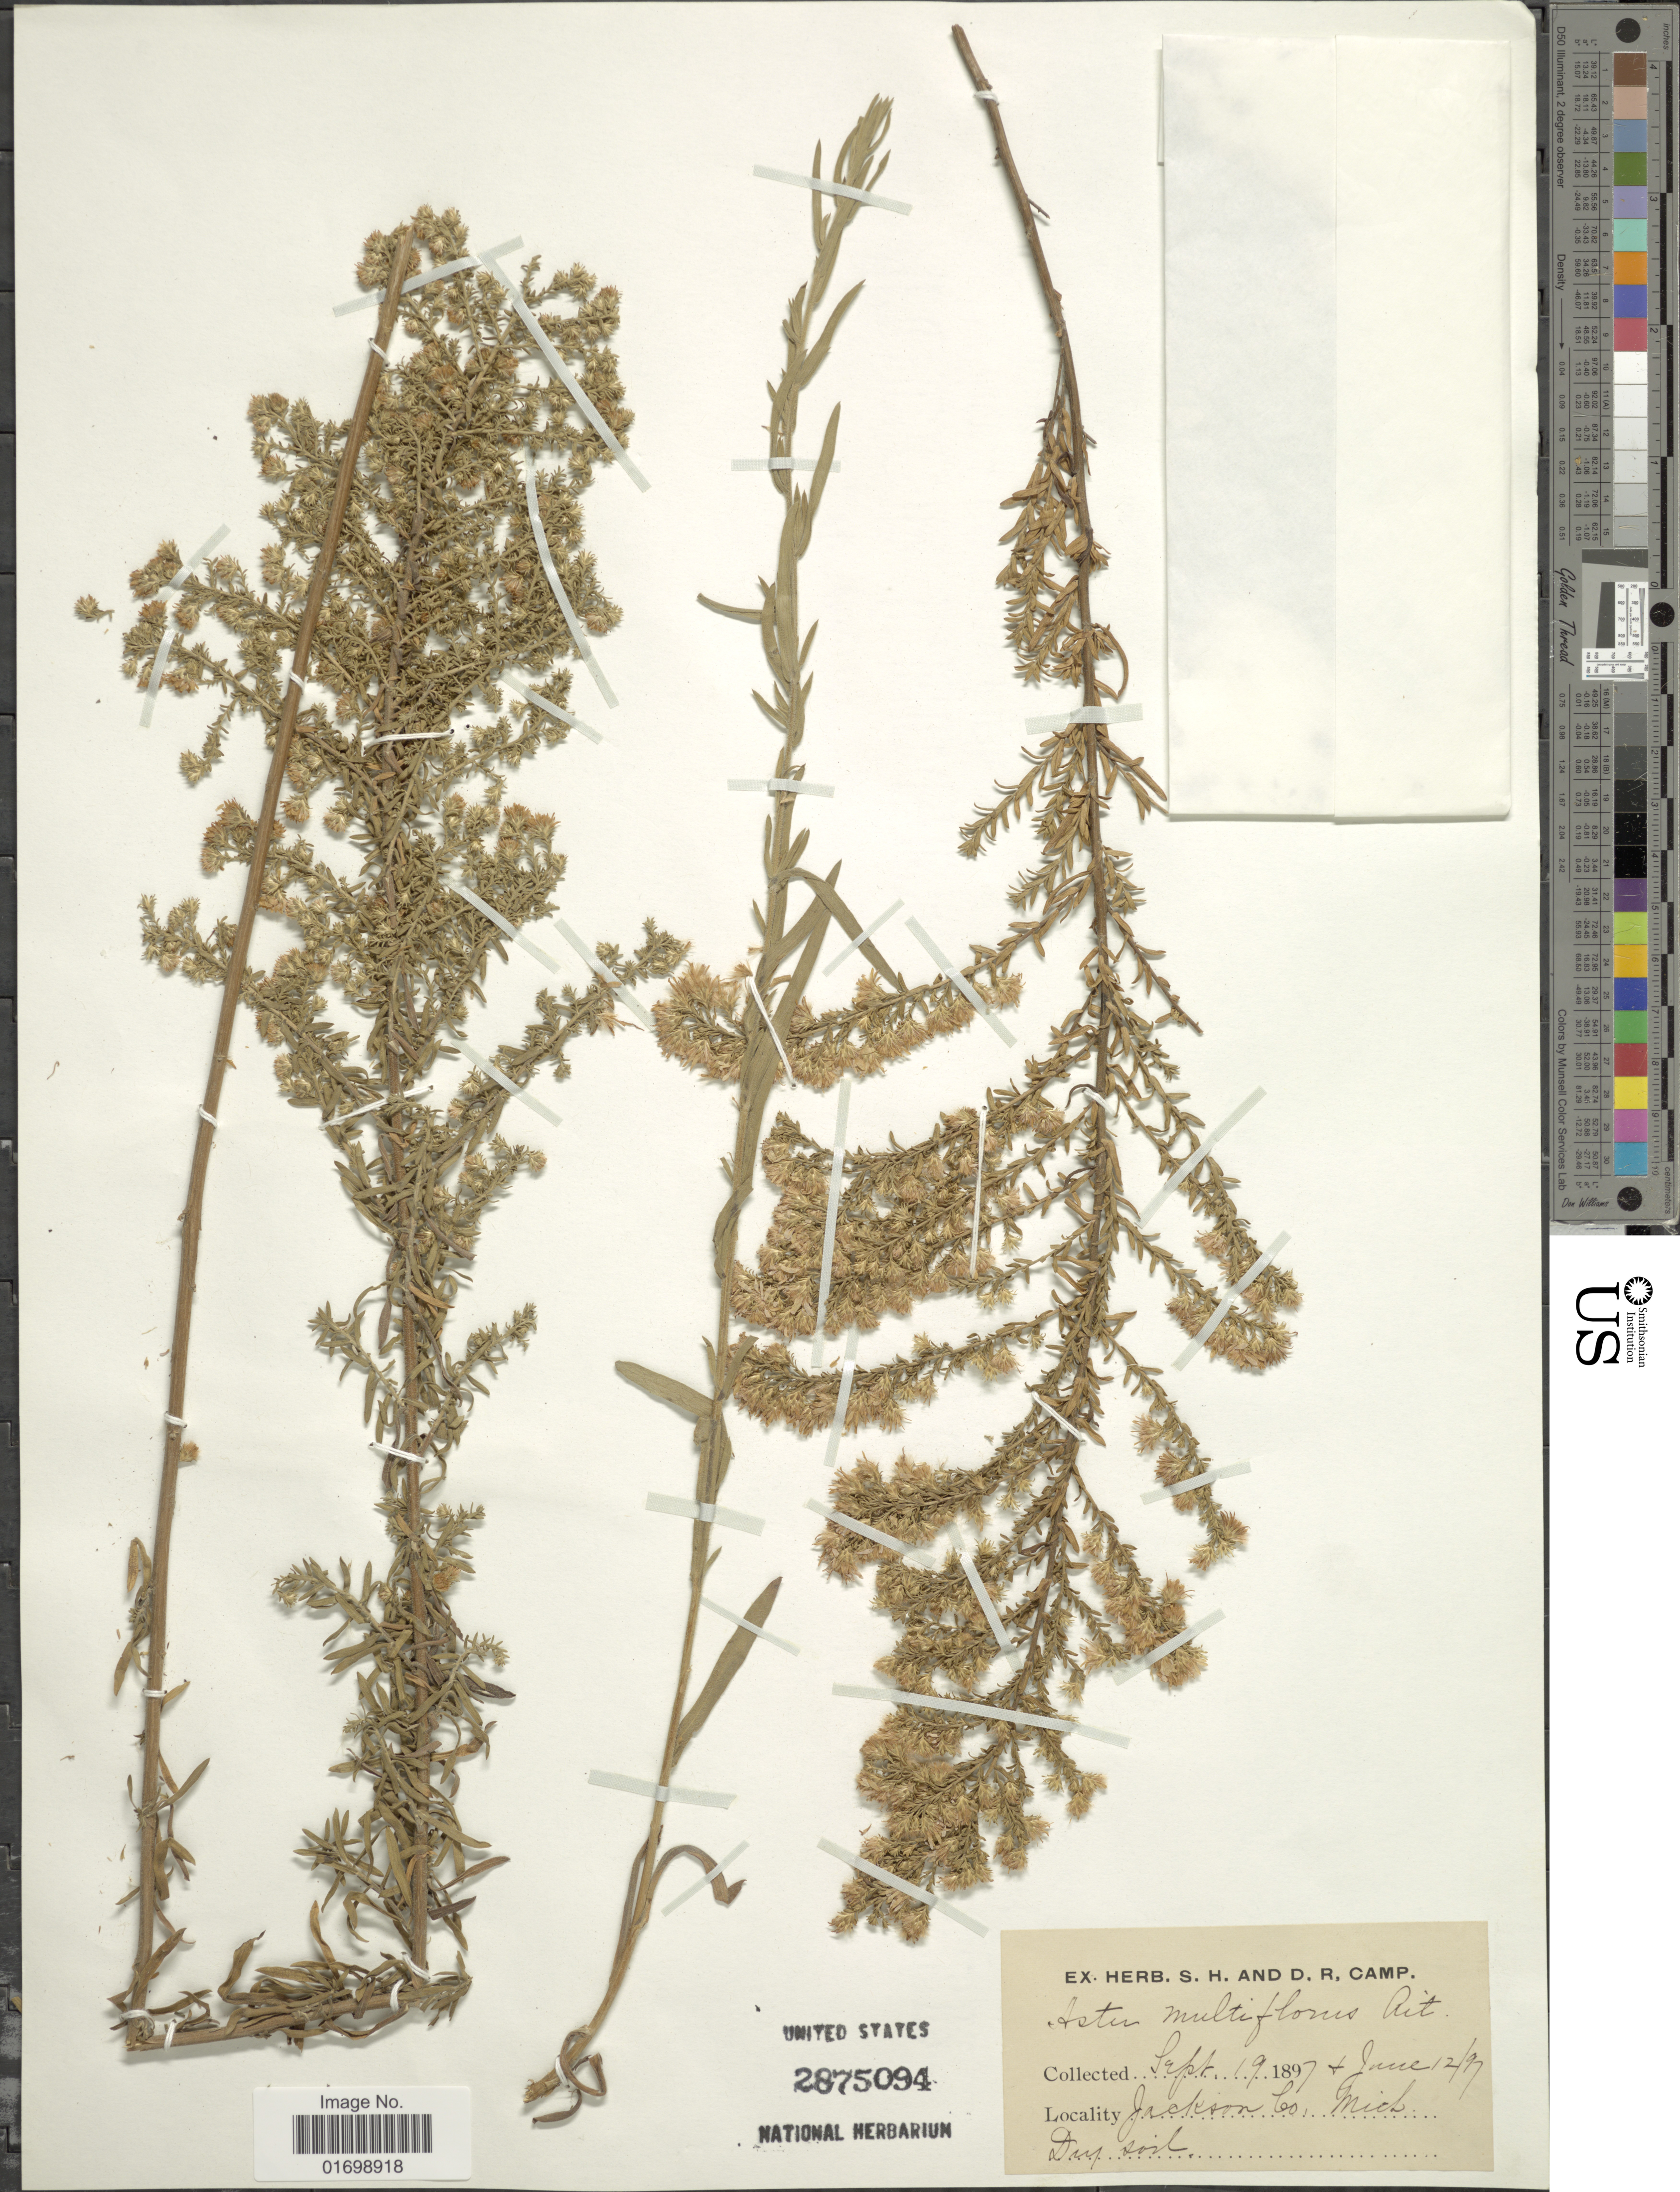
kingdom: Plantae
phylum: Tracheophyta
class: Magnoliopsida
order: Asterales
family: Asteraceae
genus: Symphyotrichum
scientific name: Symphyotrichum ericoides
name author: (L.) G.L. Nesom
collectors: ex herb. S. H and D. R. Camp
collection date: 1897-06-12/1897-09-19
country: Mexico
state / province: Michoacán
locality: Jackosn Co.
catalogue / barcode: US 2875094